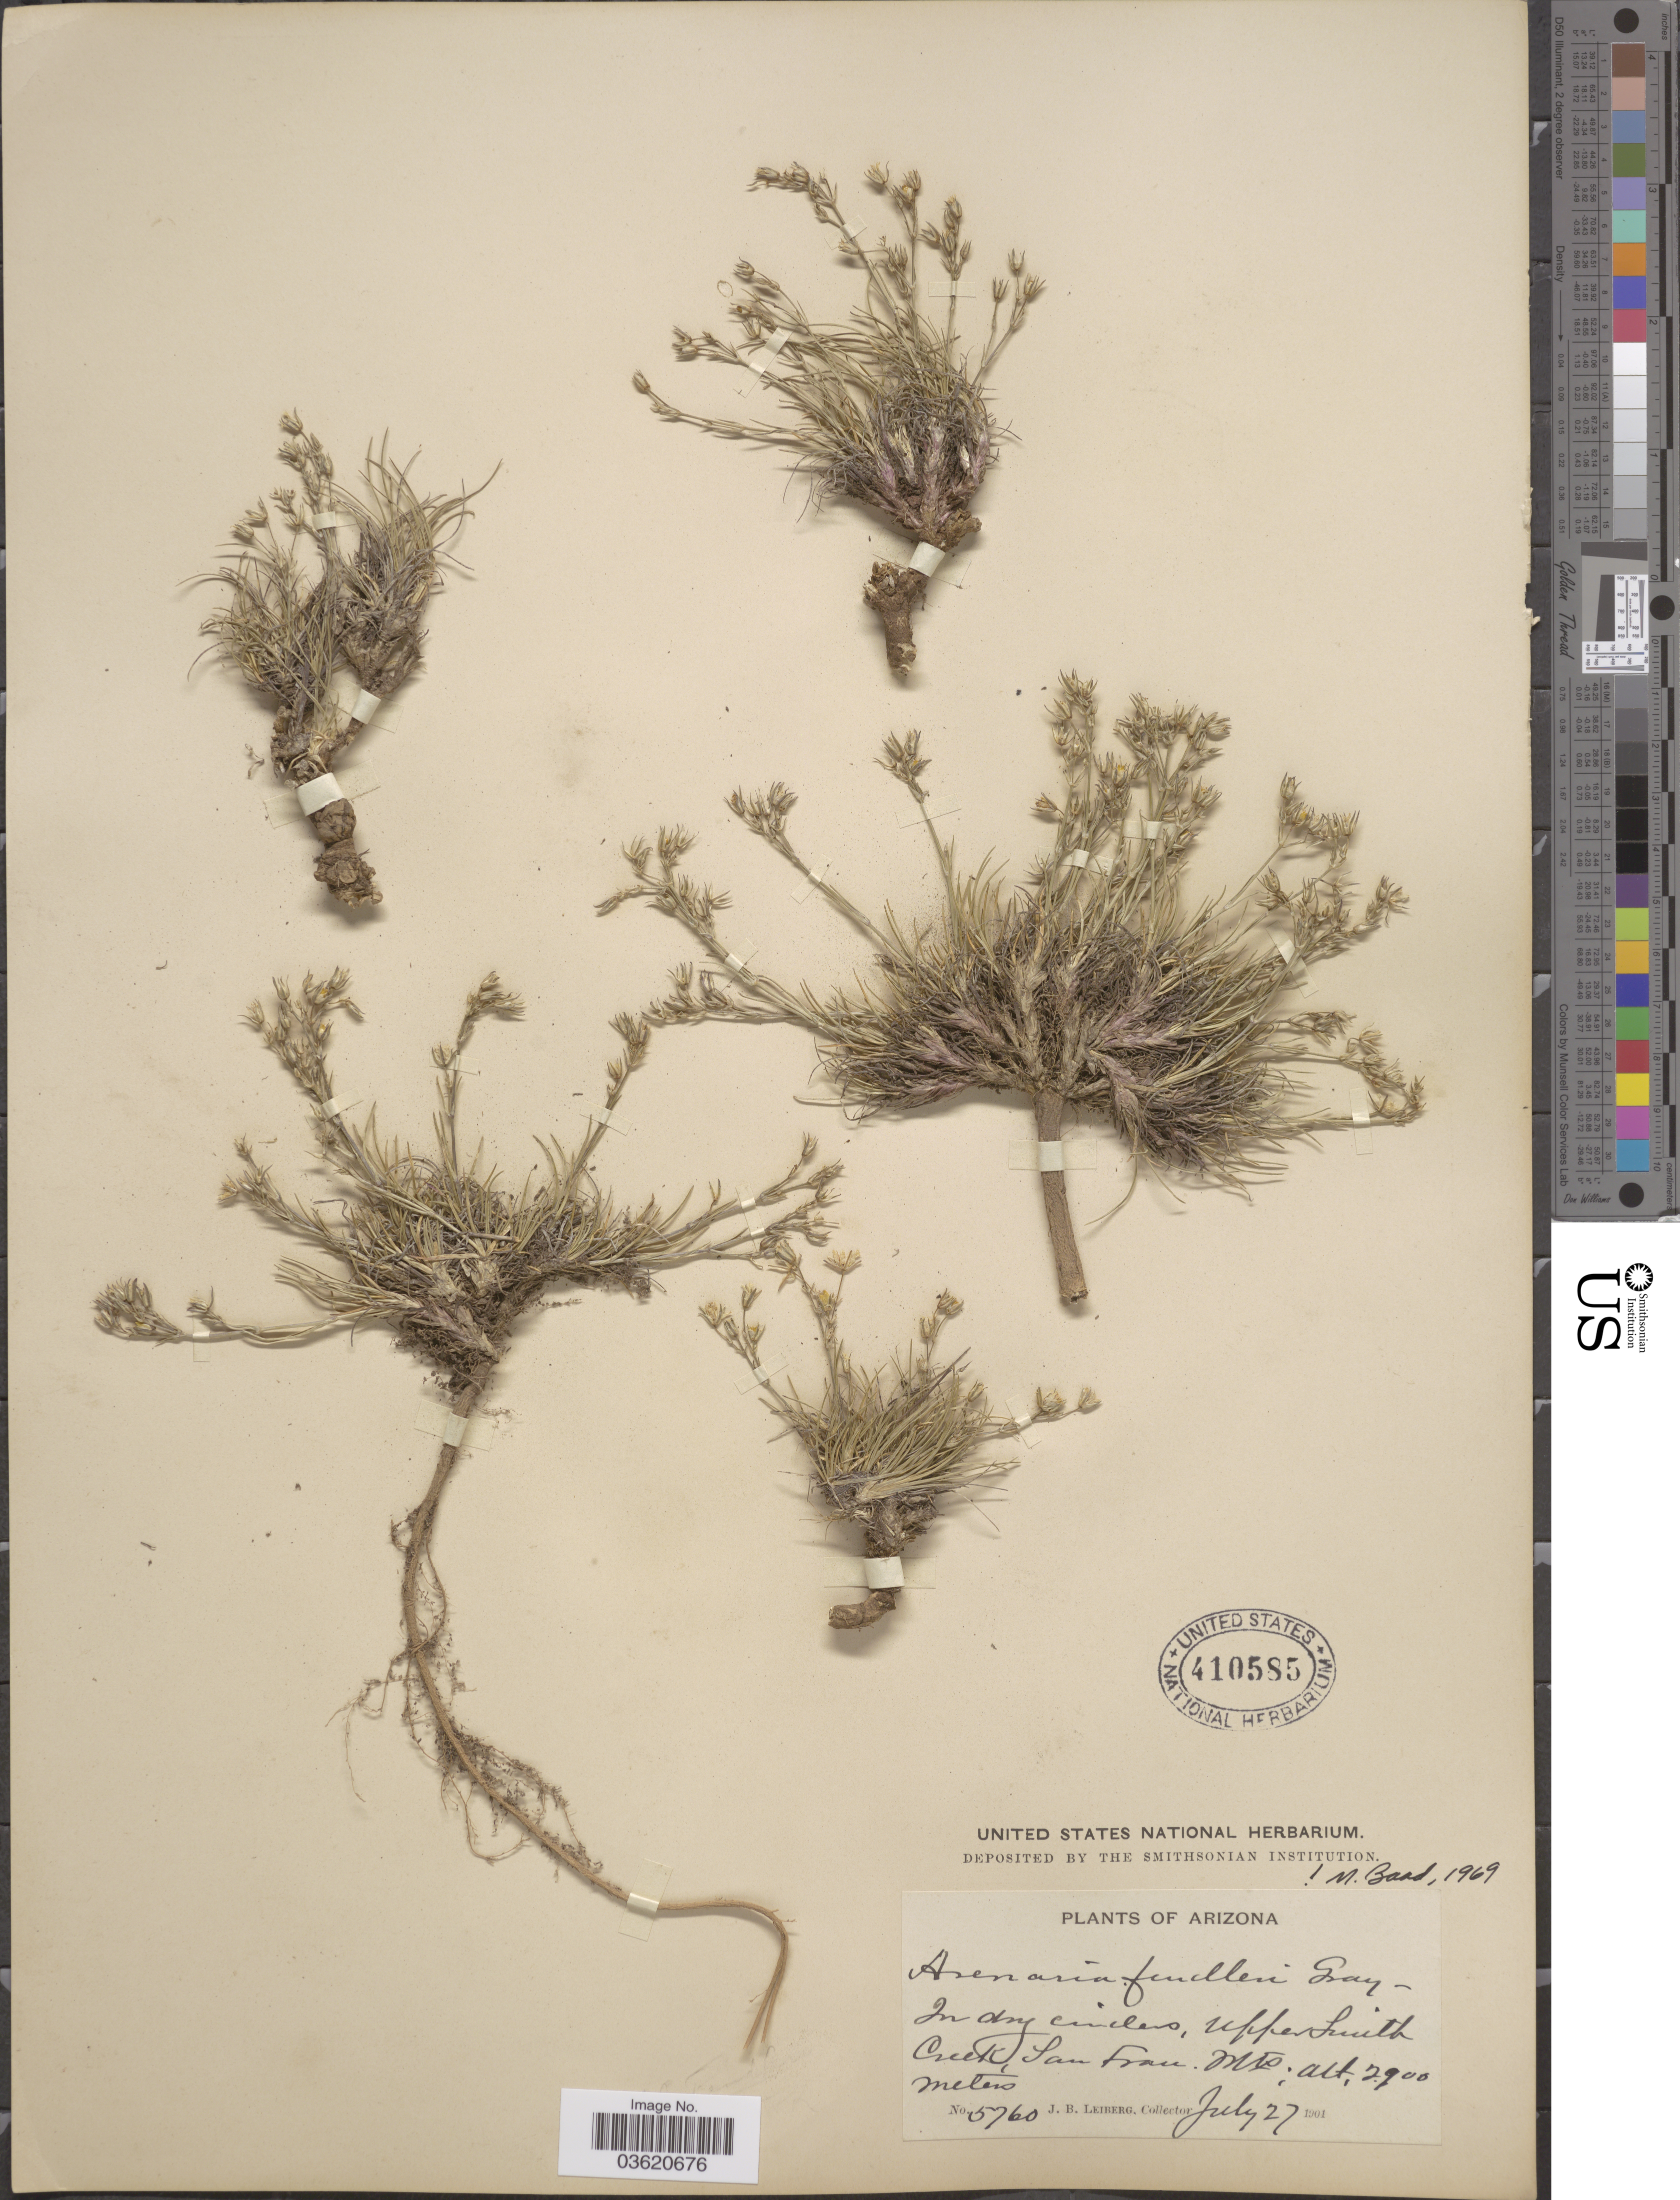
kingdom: Plantae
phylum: Tracheophyta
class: Magnoliopsida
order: Caryophyllales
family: Caryophyllaceae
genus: Eremogone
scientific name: Eremogone fendleri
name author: (A. Gray) Ikonn.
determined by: U.S. National Herbarium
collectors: J. B. Leiberg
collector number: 5760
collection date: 1901-07-27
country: United States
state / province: Arizona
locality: Upper Smith Creek, San Fran. Mts.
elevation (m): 2900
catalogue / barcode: US 410585